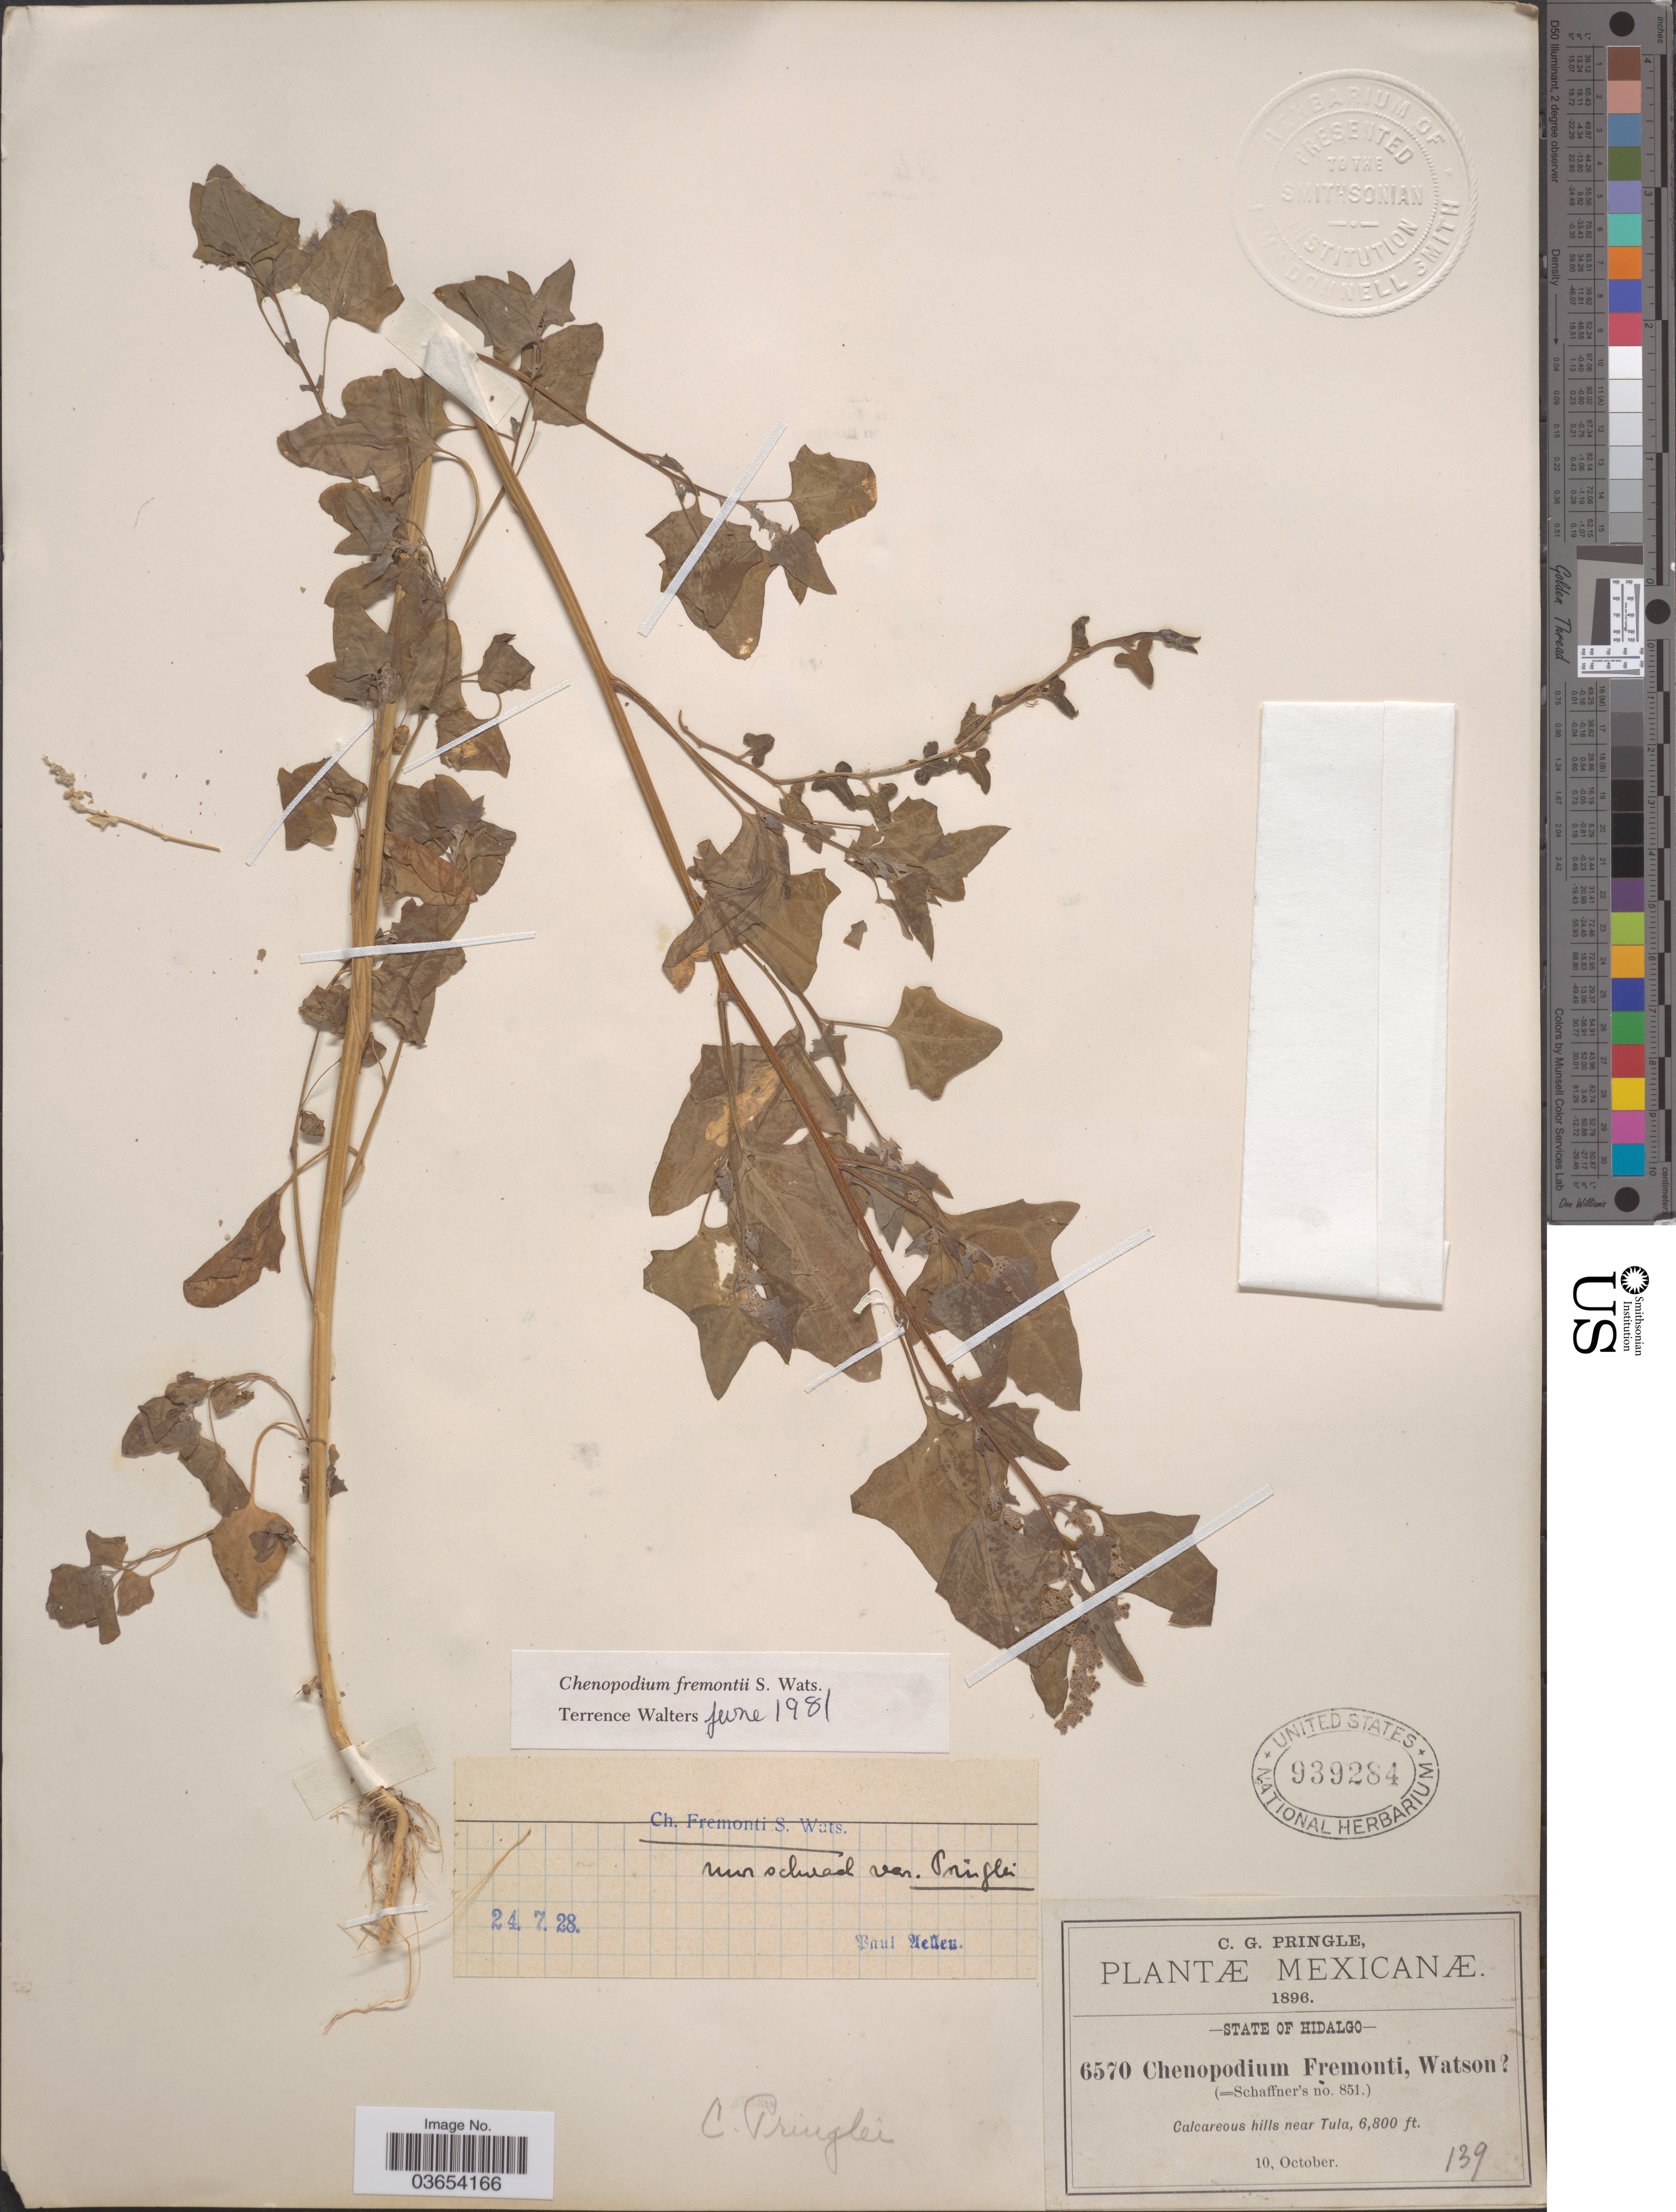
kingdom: Plantae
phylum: Tracheophyta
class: Magnoliopsida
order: Caryophyllales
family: Amaranthaceae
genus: Chenopodium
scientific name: Chenopodium fremontii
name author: S. Watson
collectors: C. G. Pringle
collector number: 6570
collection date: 1896-10-10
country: Mexico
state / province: Hidalgo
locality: Calcareous hills near Tula.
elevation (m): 2073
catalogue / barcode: US 939284